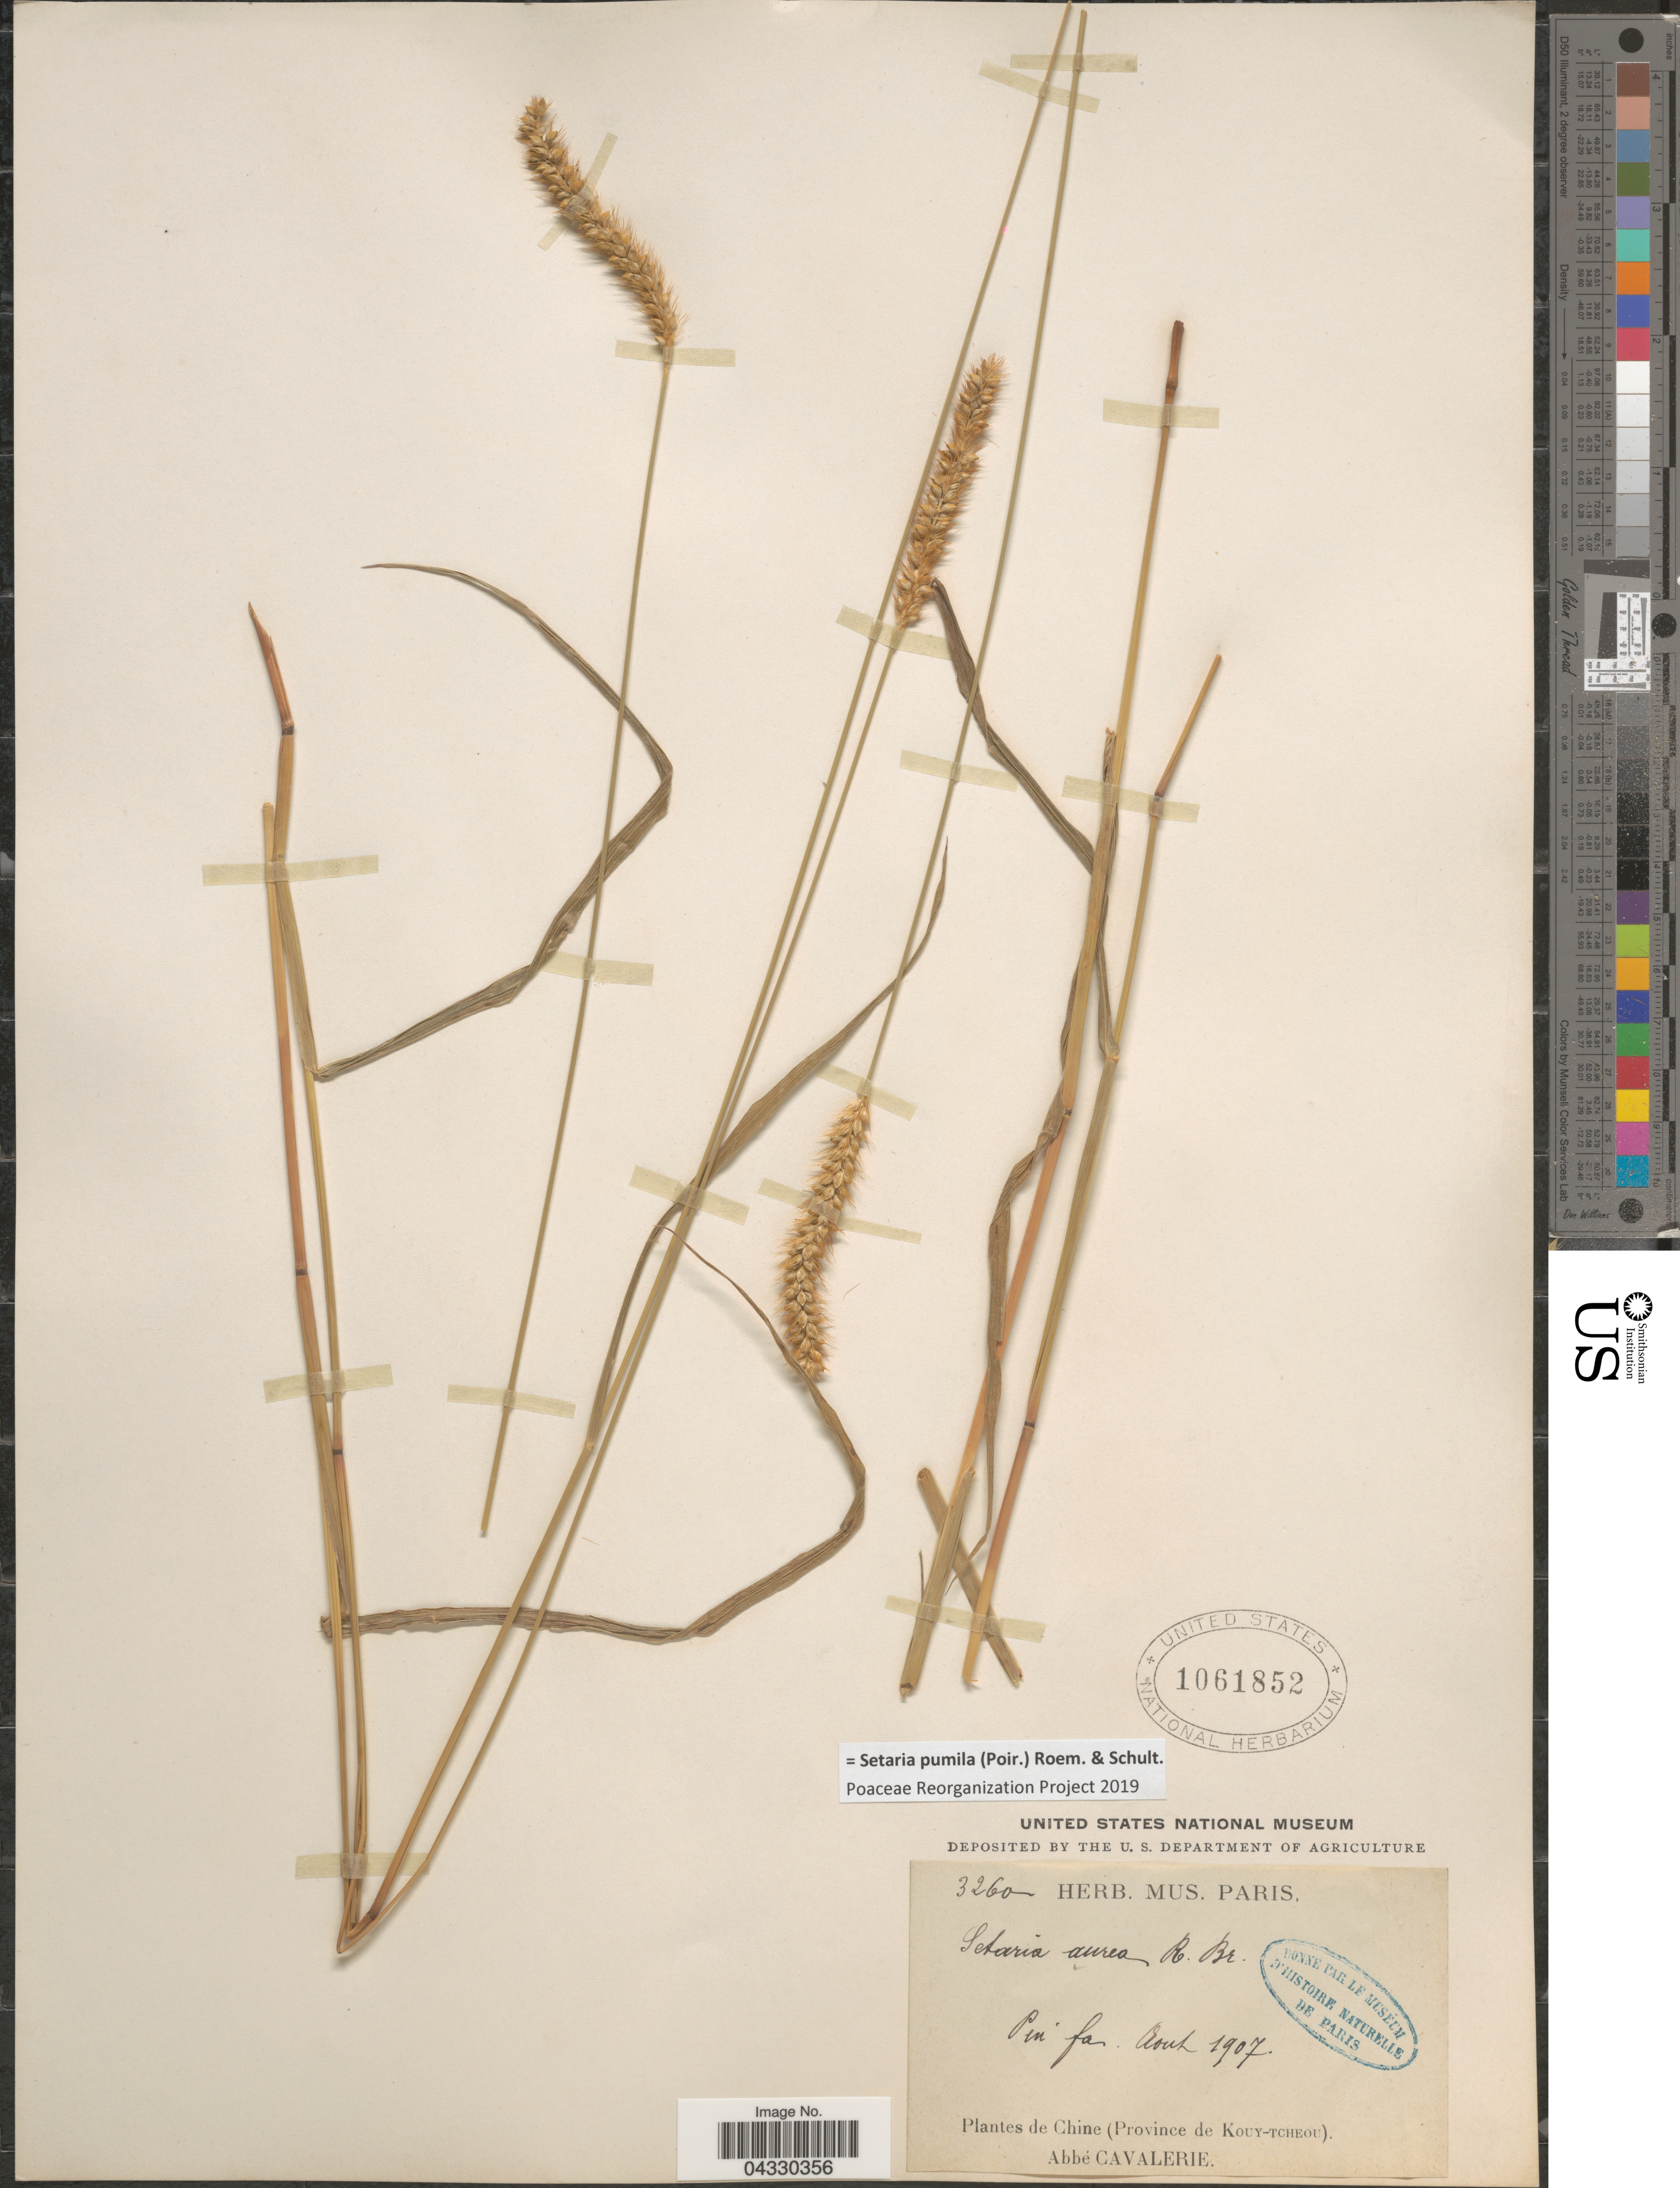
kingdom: Plantae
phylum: Tracheophyta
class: Liliopsida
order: Poales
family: Poaceae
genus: Setaria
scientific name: Setaria pumila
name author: (Poir.) Roem. & Schult.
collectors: A. Cavalerie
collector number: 3260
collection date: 1907-08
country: China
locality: (Province de Kouy-tcheou).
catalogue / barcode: US 1061852